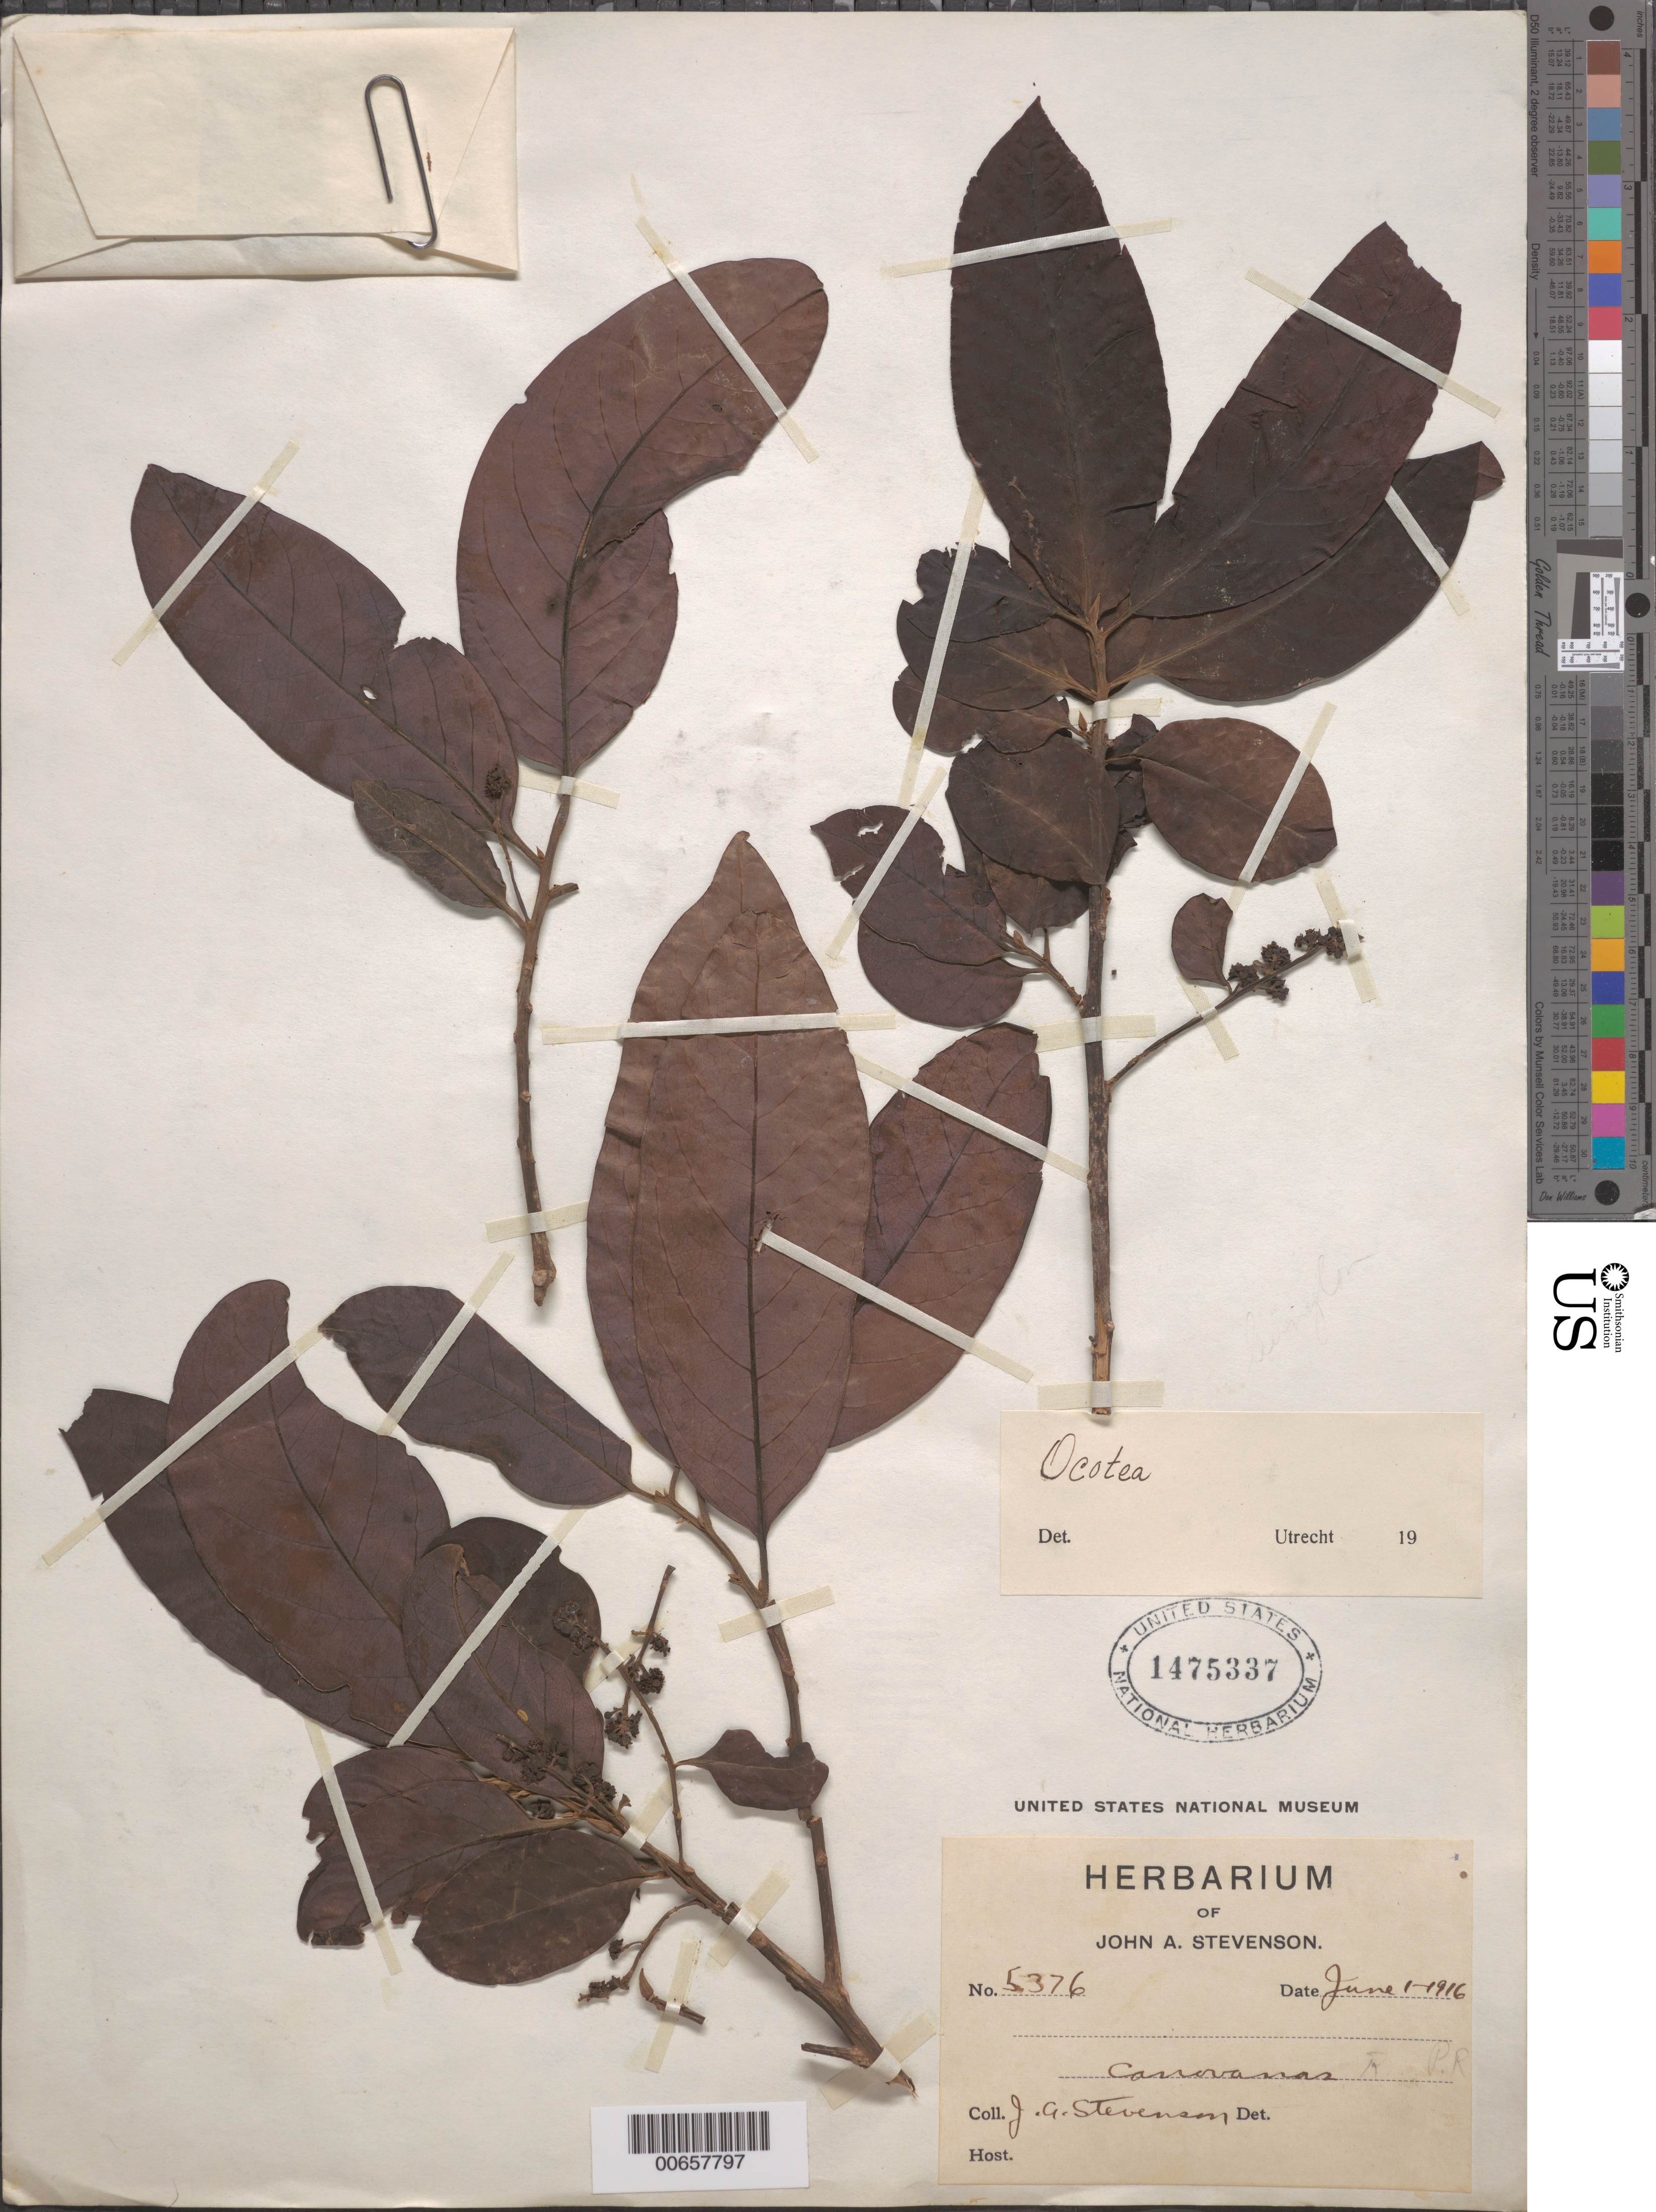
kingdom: Plantae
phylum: Tracheophyta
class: Magnoliopsida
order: Laurales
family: Lauraceae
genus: Ocotea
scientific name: Ocotea sp.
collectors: J. Stevenson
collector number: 5376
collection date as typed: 01 Jun 1916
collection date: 1916-06-01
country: Puerto Rico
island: Greater Antilles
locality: Canavanas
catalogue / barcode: US 1475337